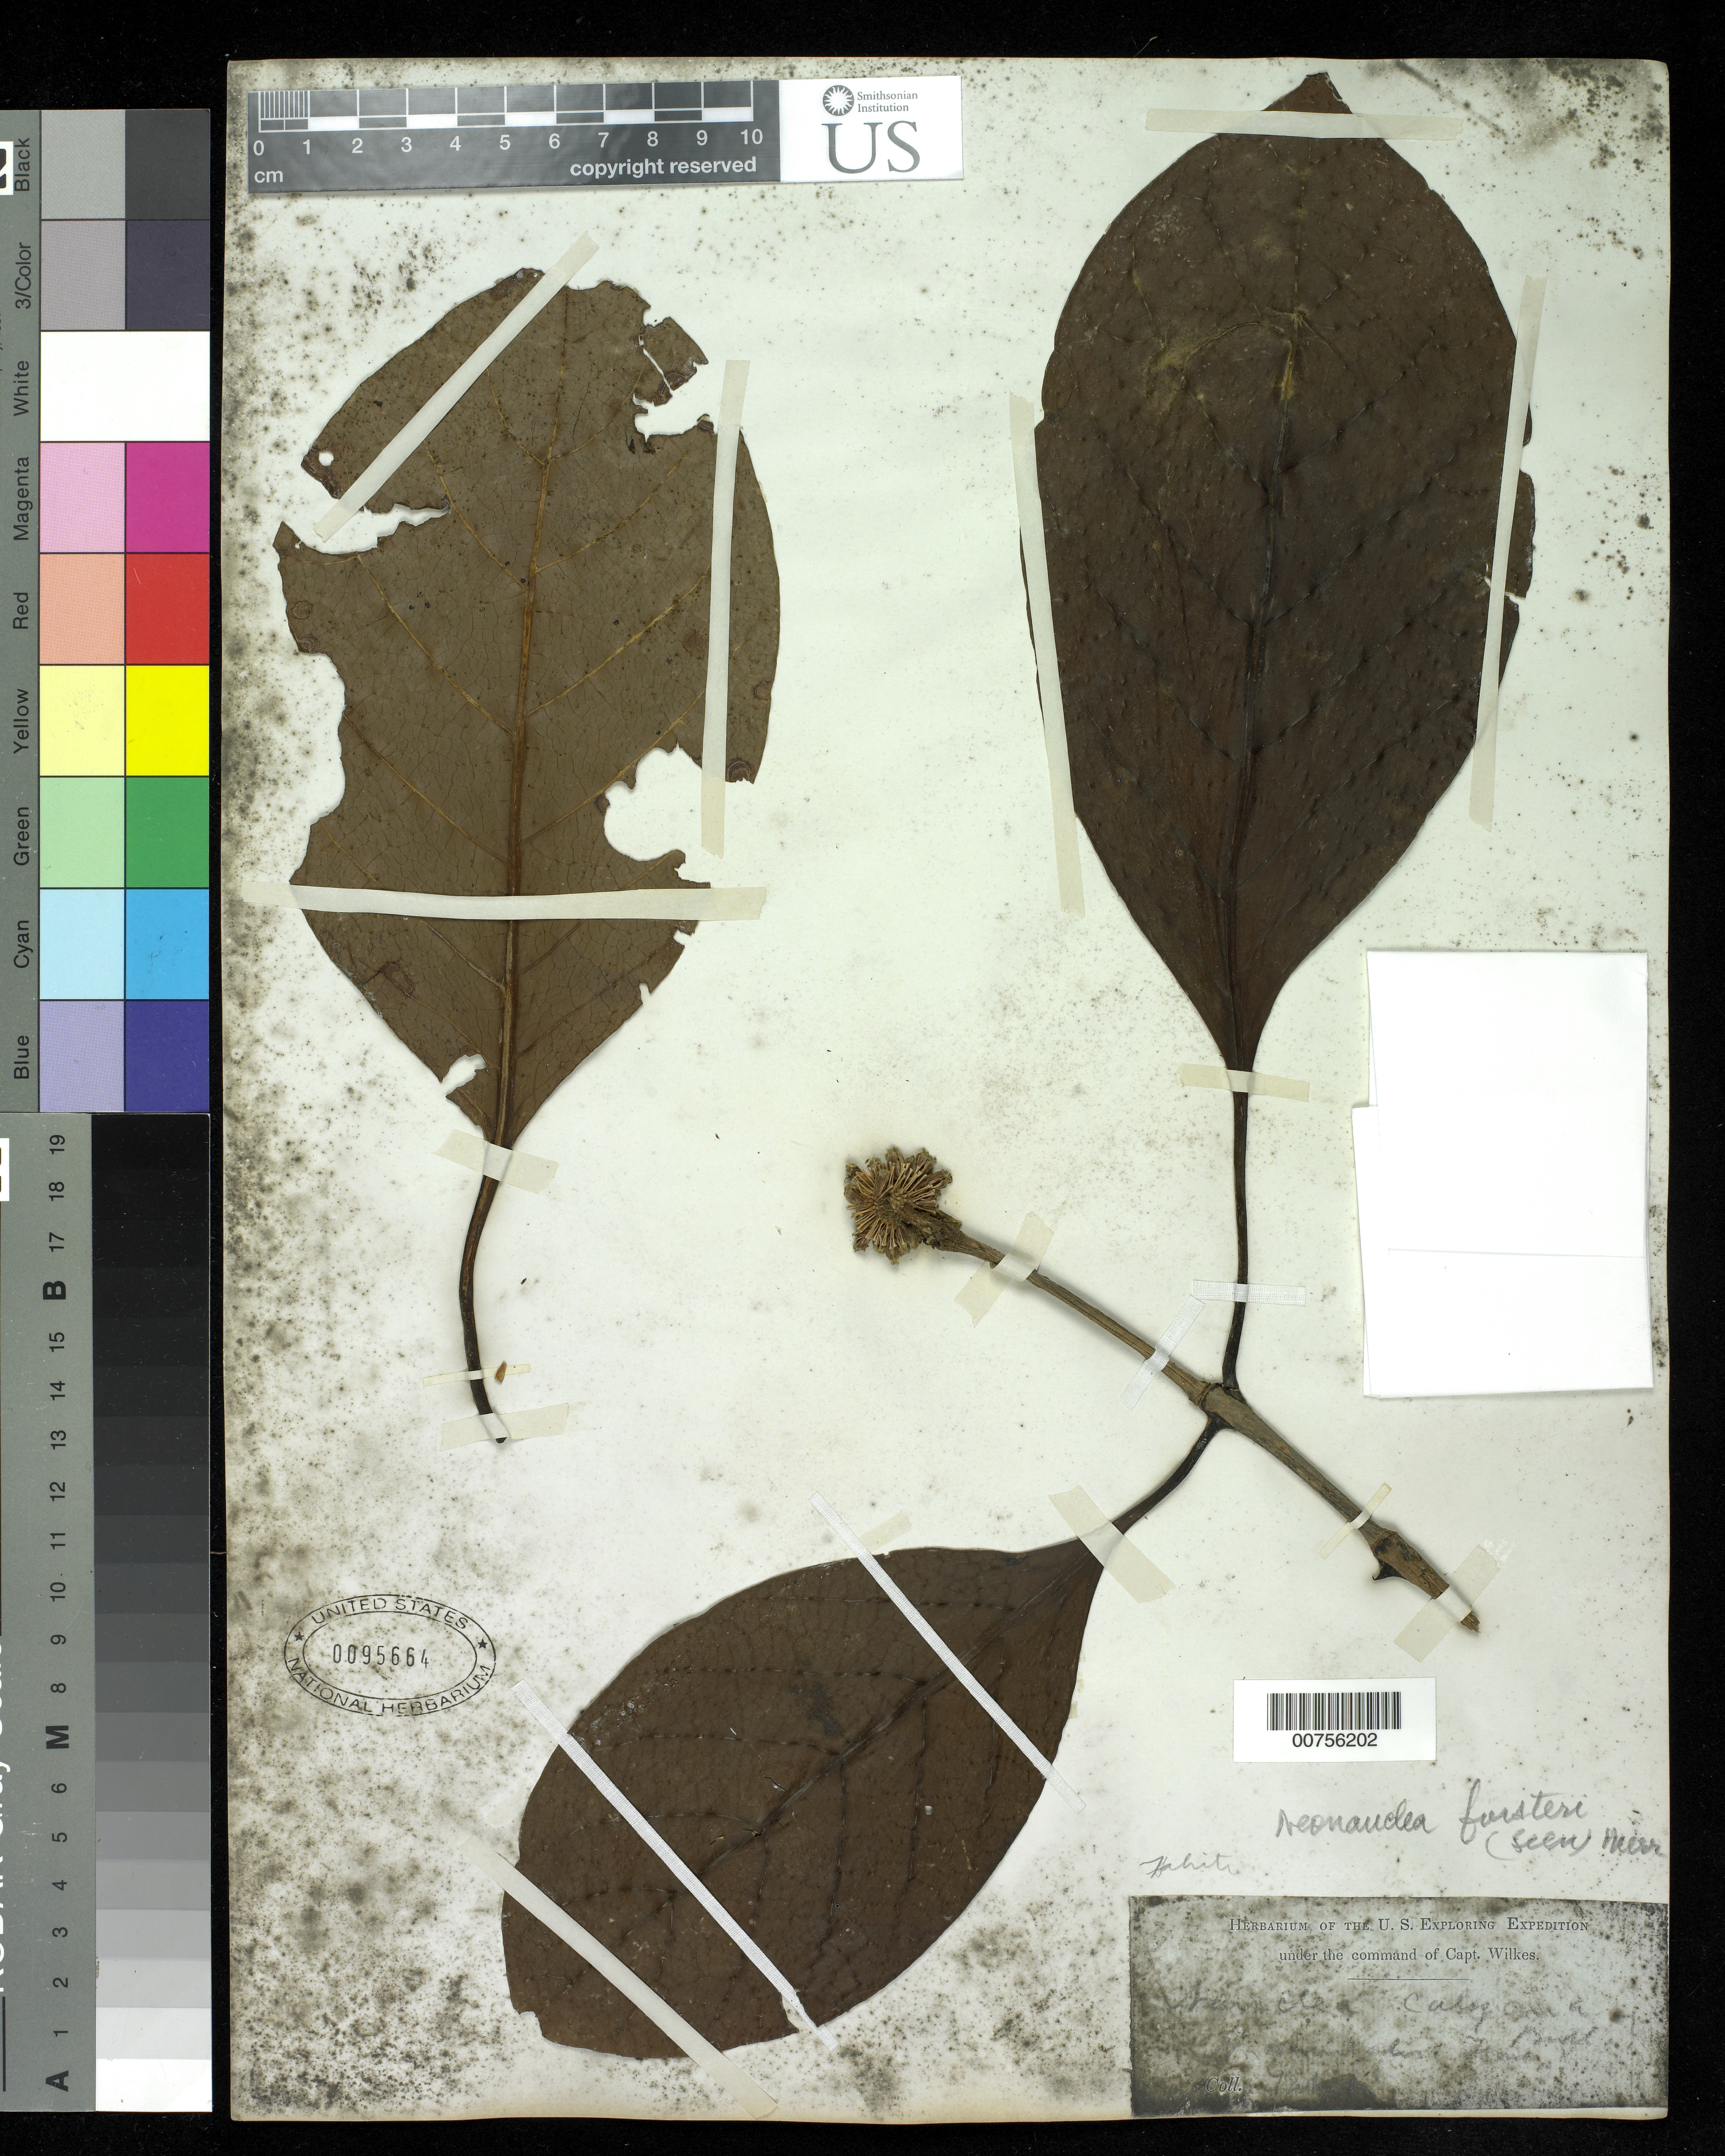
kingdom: Plantae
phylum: Tracheophyta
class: Magnoliopsida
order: Gentianales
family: Rubiaceae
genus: Neonauclea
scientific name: Neonauclea forsteri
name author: (Seem.) Merr.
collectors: Wilkes Explor. Exped.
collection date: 1838/1842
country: French Polynesia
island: Tahiti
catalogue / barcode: US 95664